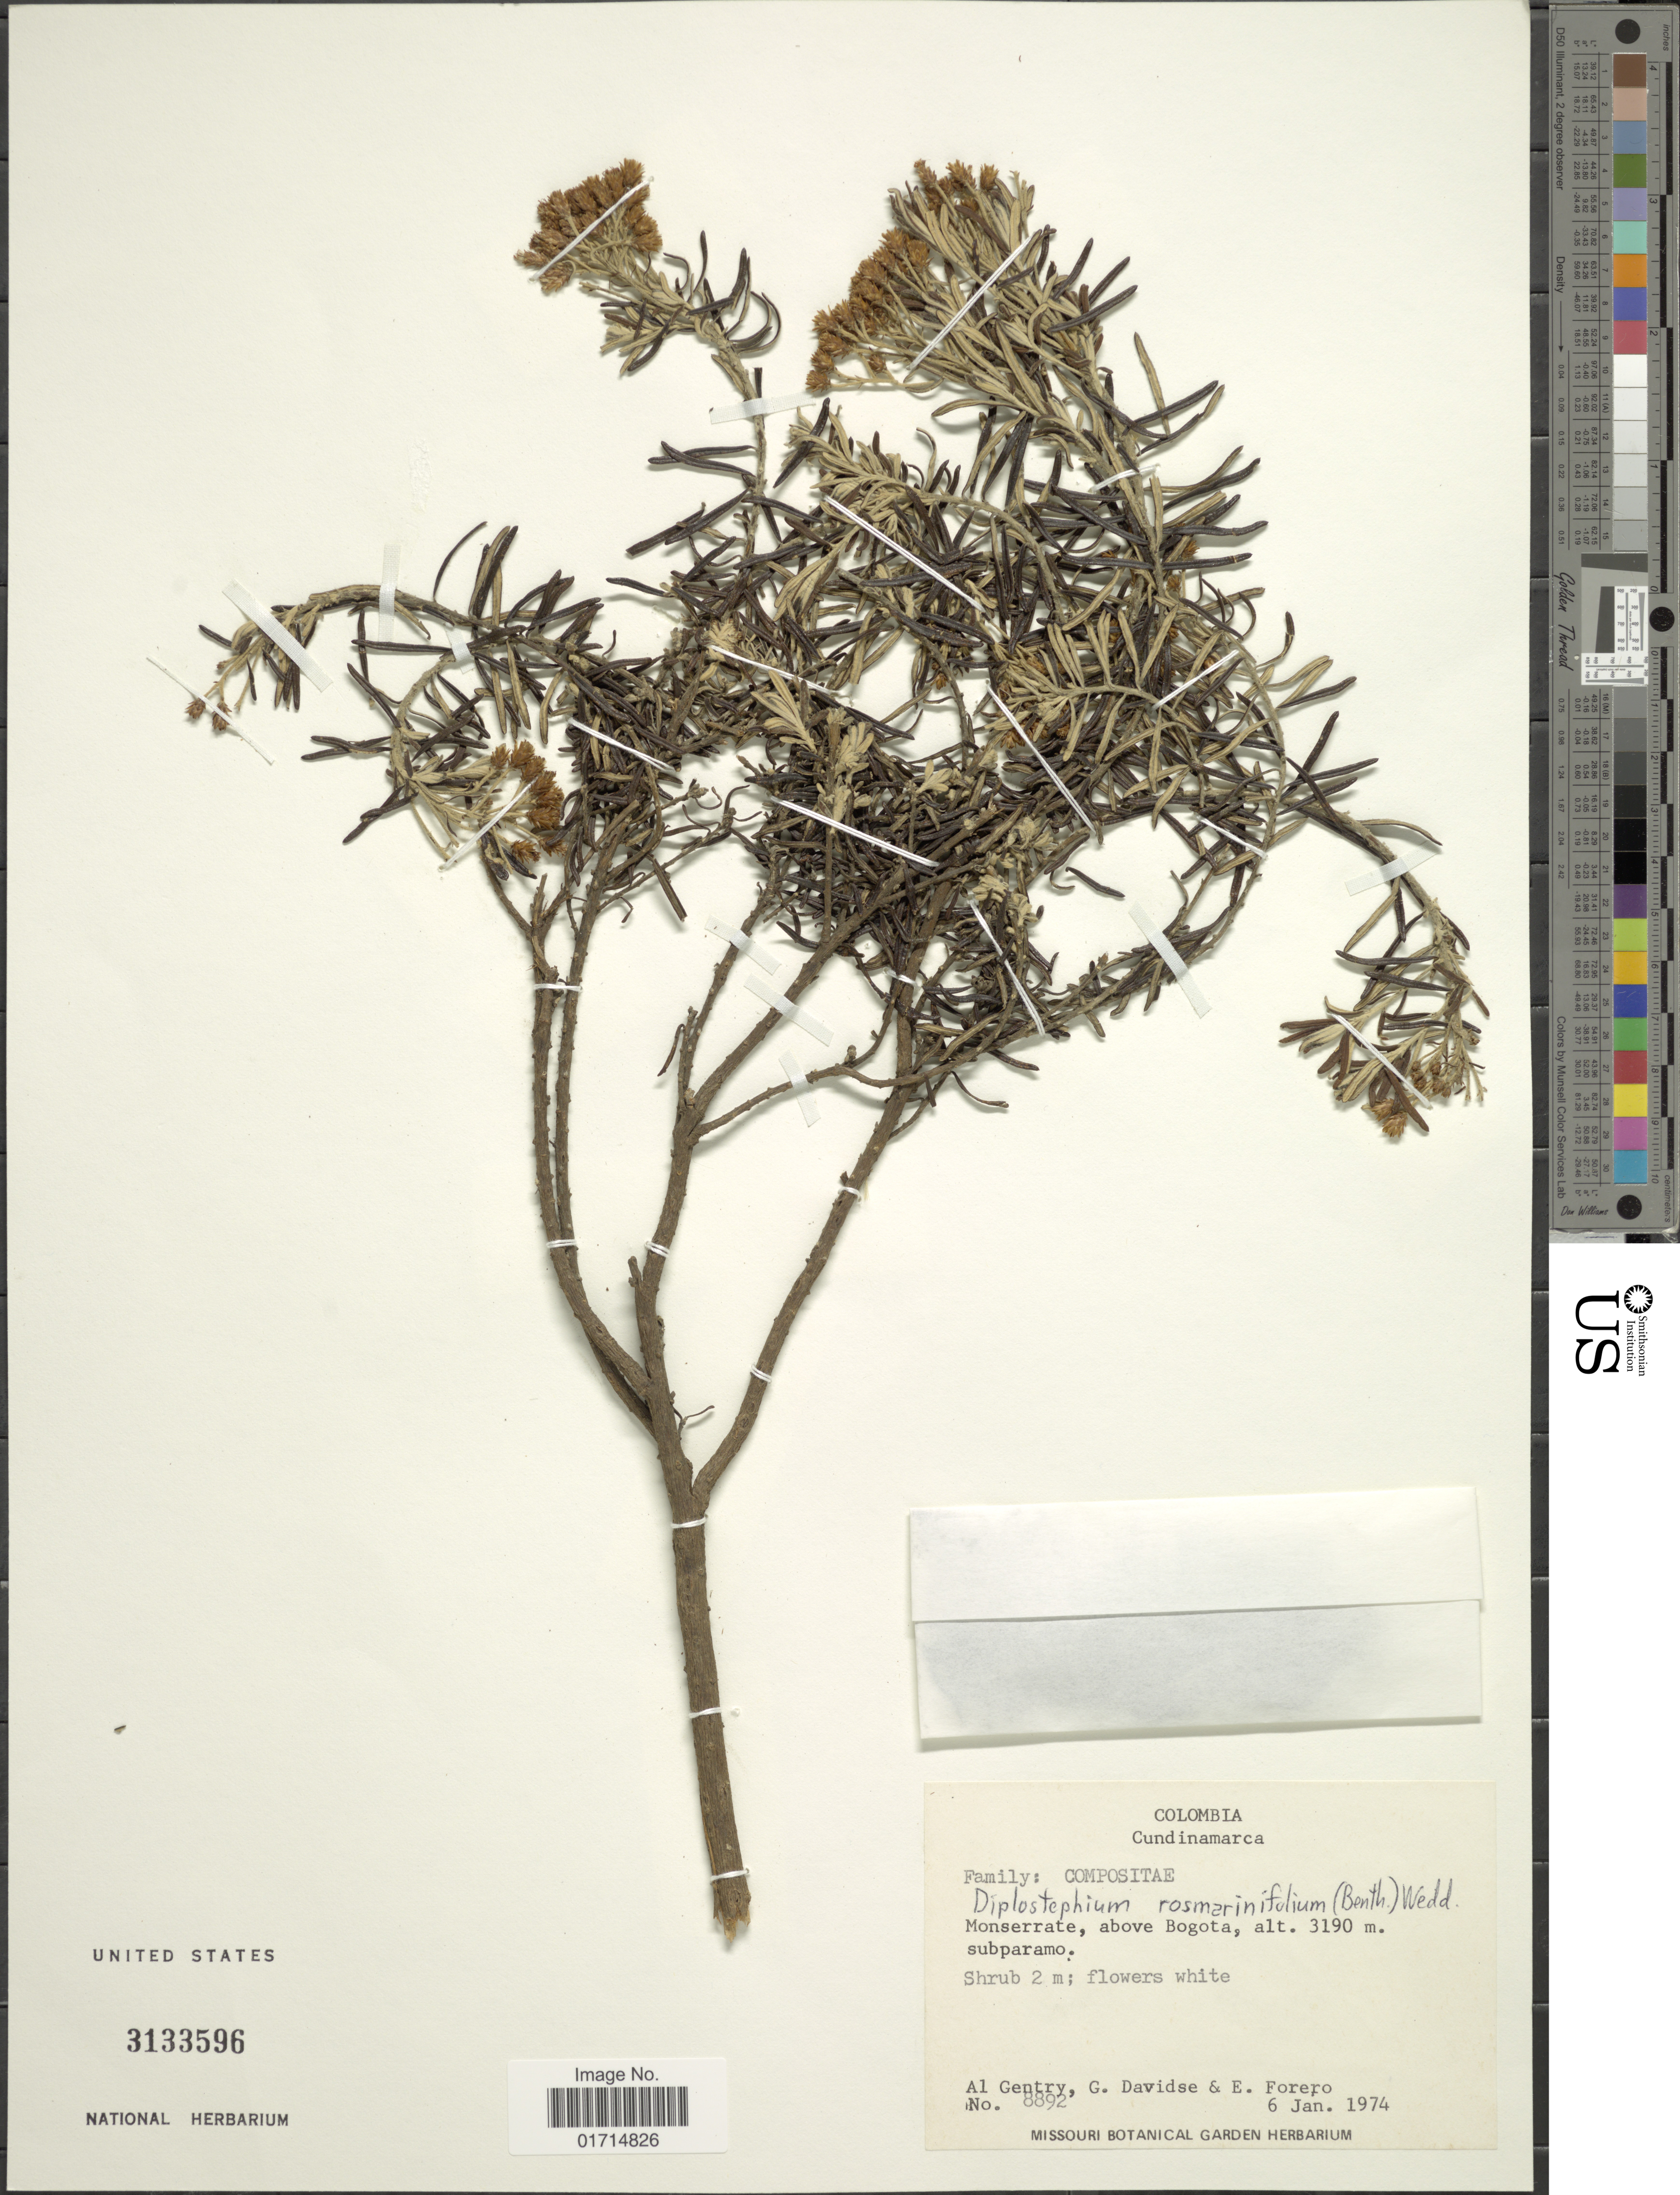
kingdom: Plantae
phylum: Tracheophyta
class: Magnoliopsida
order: Asterales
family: Asteraceae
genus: Diplostephium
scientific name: Diplostephium rosmarinifolium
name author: (Benth.) Wedd.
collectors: A. H. Gentry, G. Davidse & E. Forero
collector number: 8892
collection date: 1974-01-06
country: Colombia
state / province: Cundinamarca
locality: Colombia. Cundinamarca. Monserrate, above Bogota.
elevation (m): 3190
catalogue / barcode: US 3133596